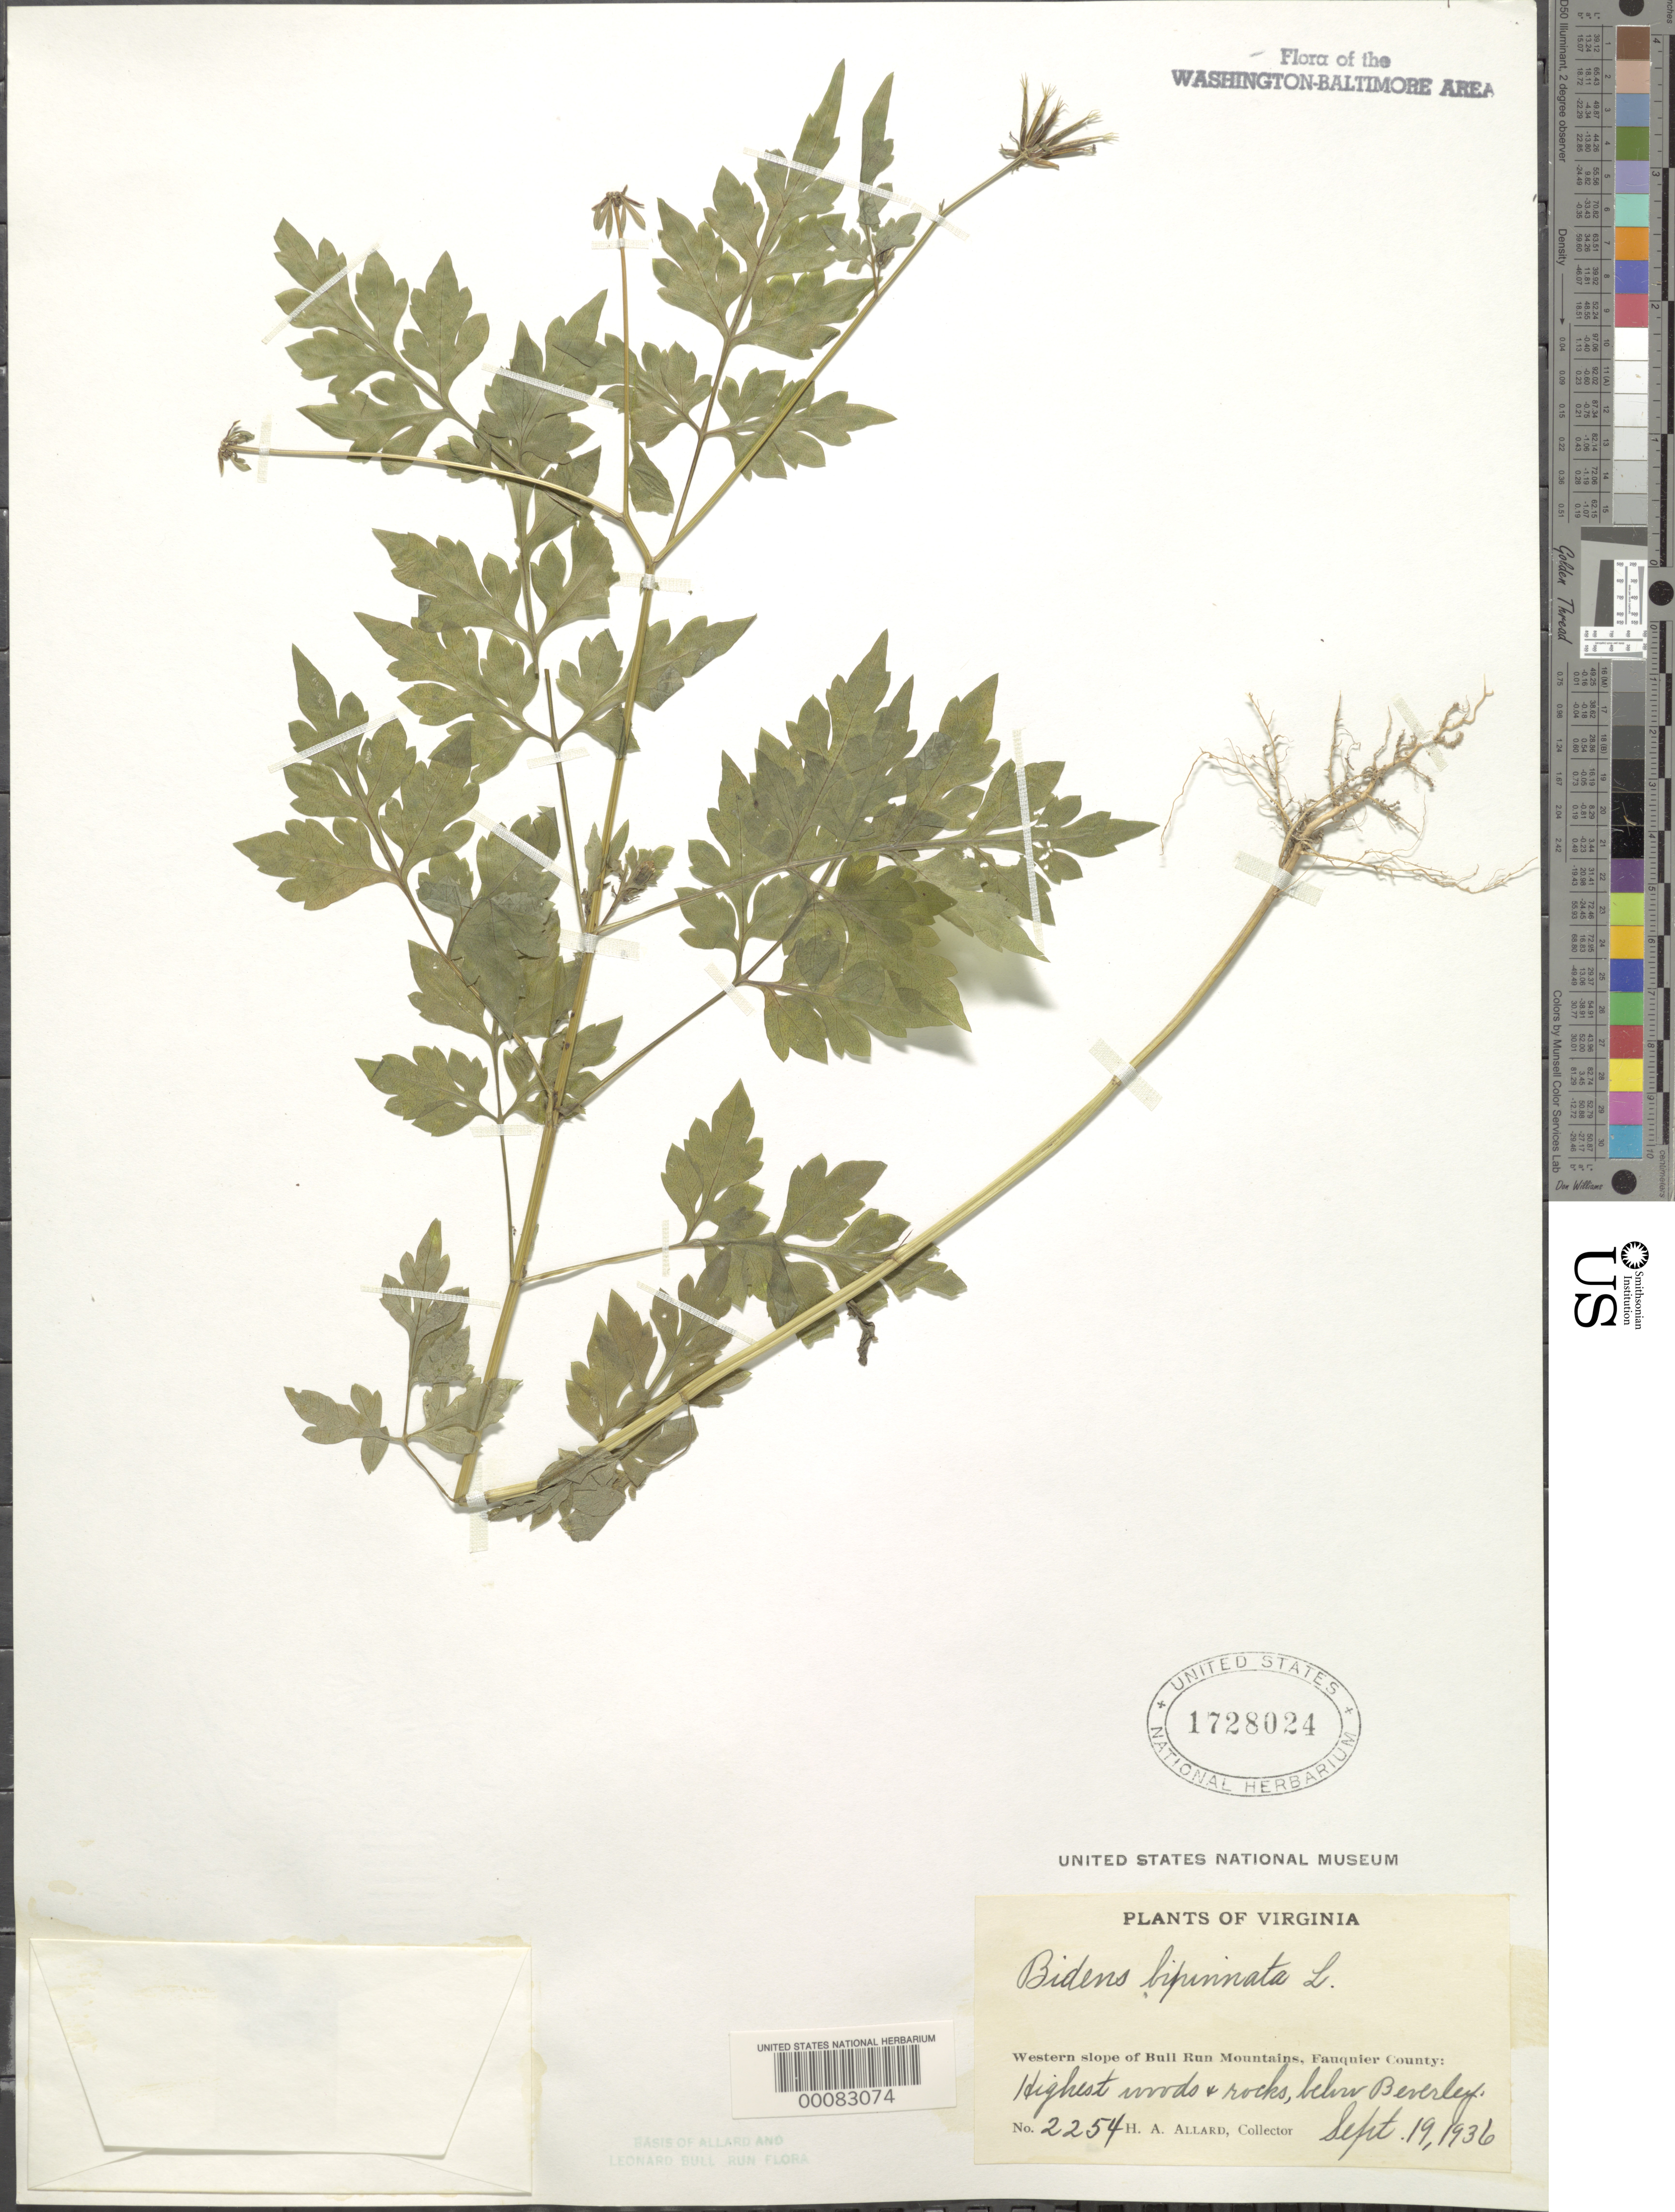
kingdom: Plantae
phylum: Tracheophyta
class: Magnoliopsida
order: Asterales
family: Asteraceae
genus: Bidens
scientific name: Bidens bipinnata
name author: L.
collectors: H. A. Allard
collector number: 2254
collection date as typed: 19 Sep 1936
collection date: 1936-09-19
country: United States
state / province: Virginia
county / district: Fauquier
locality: Below Beverley Mill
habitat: Woods and rocks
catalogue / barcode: US 1728024